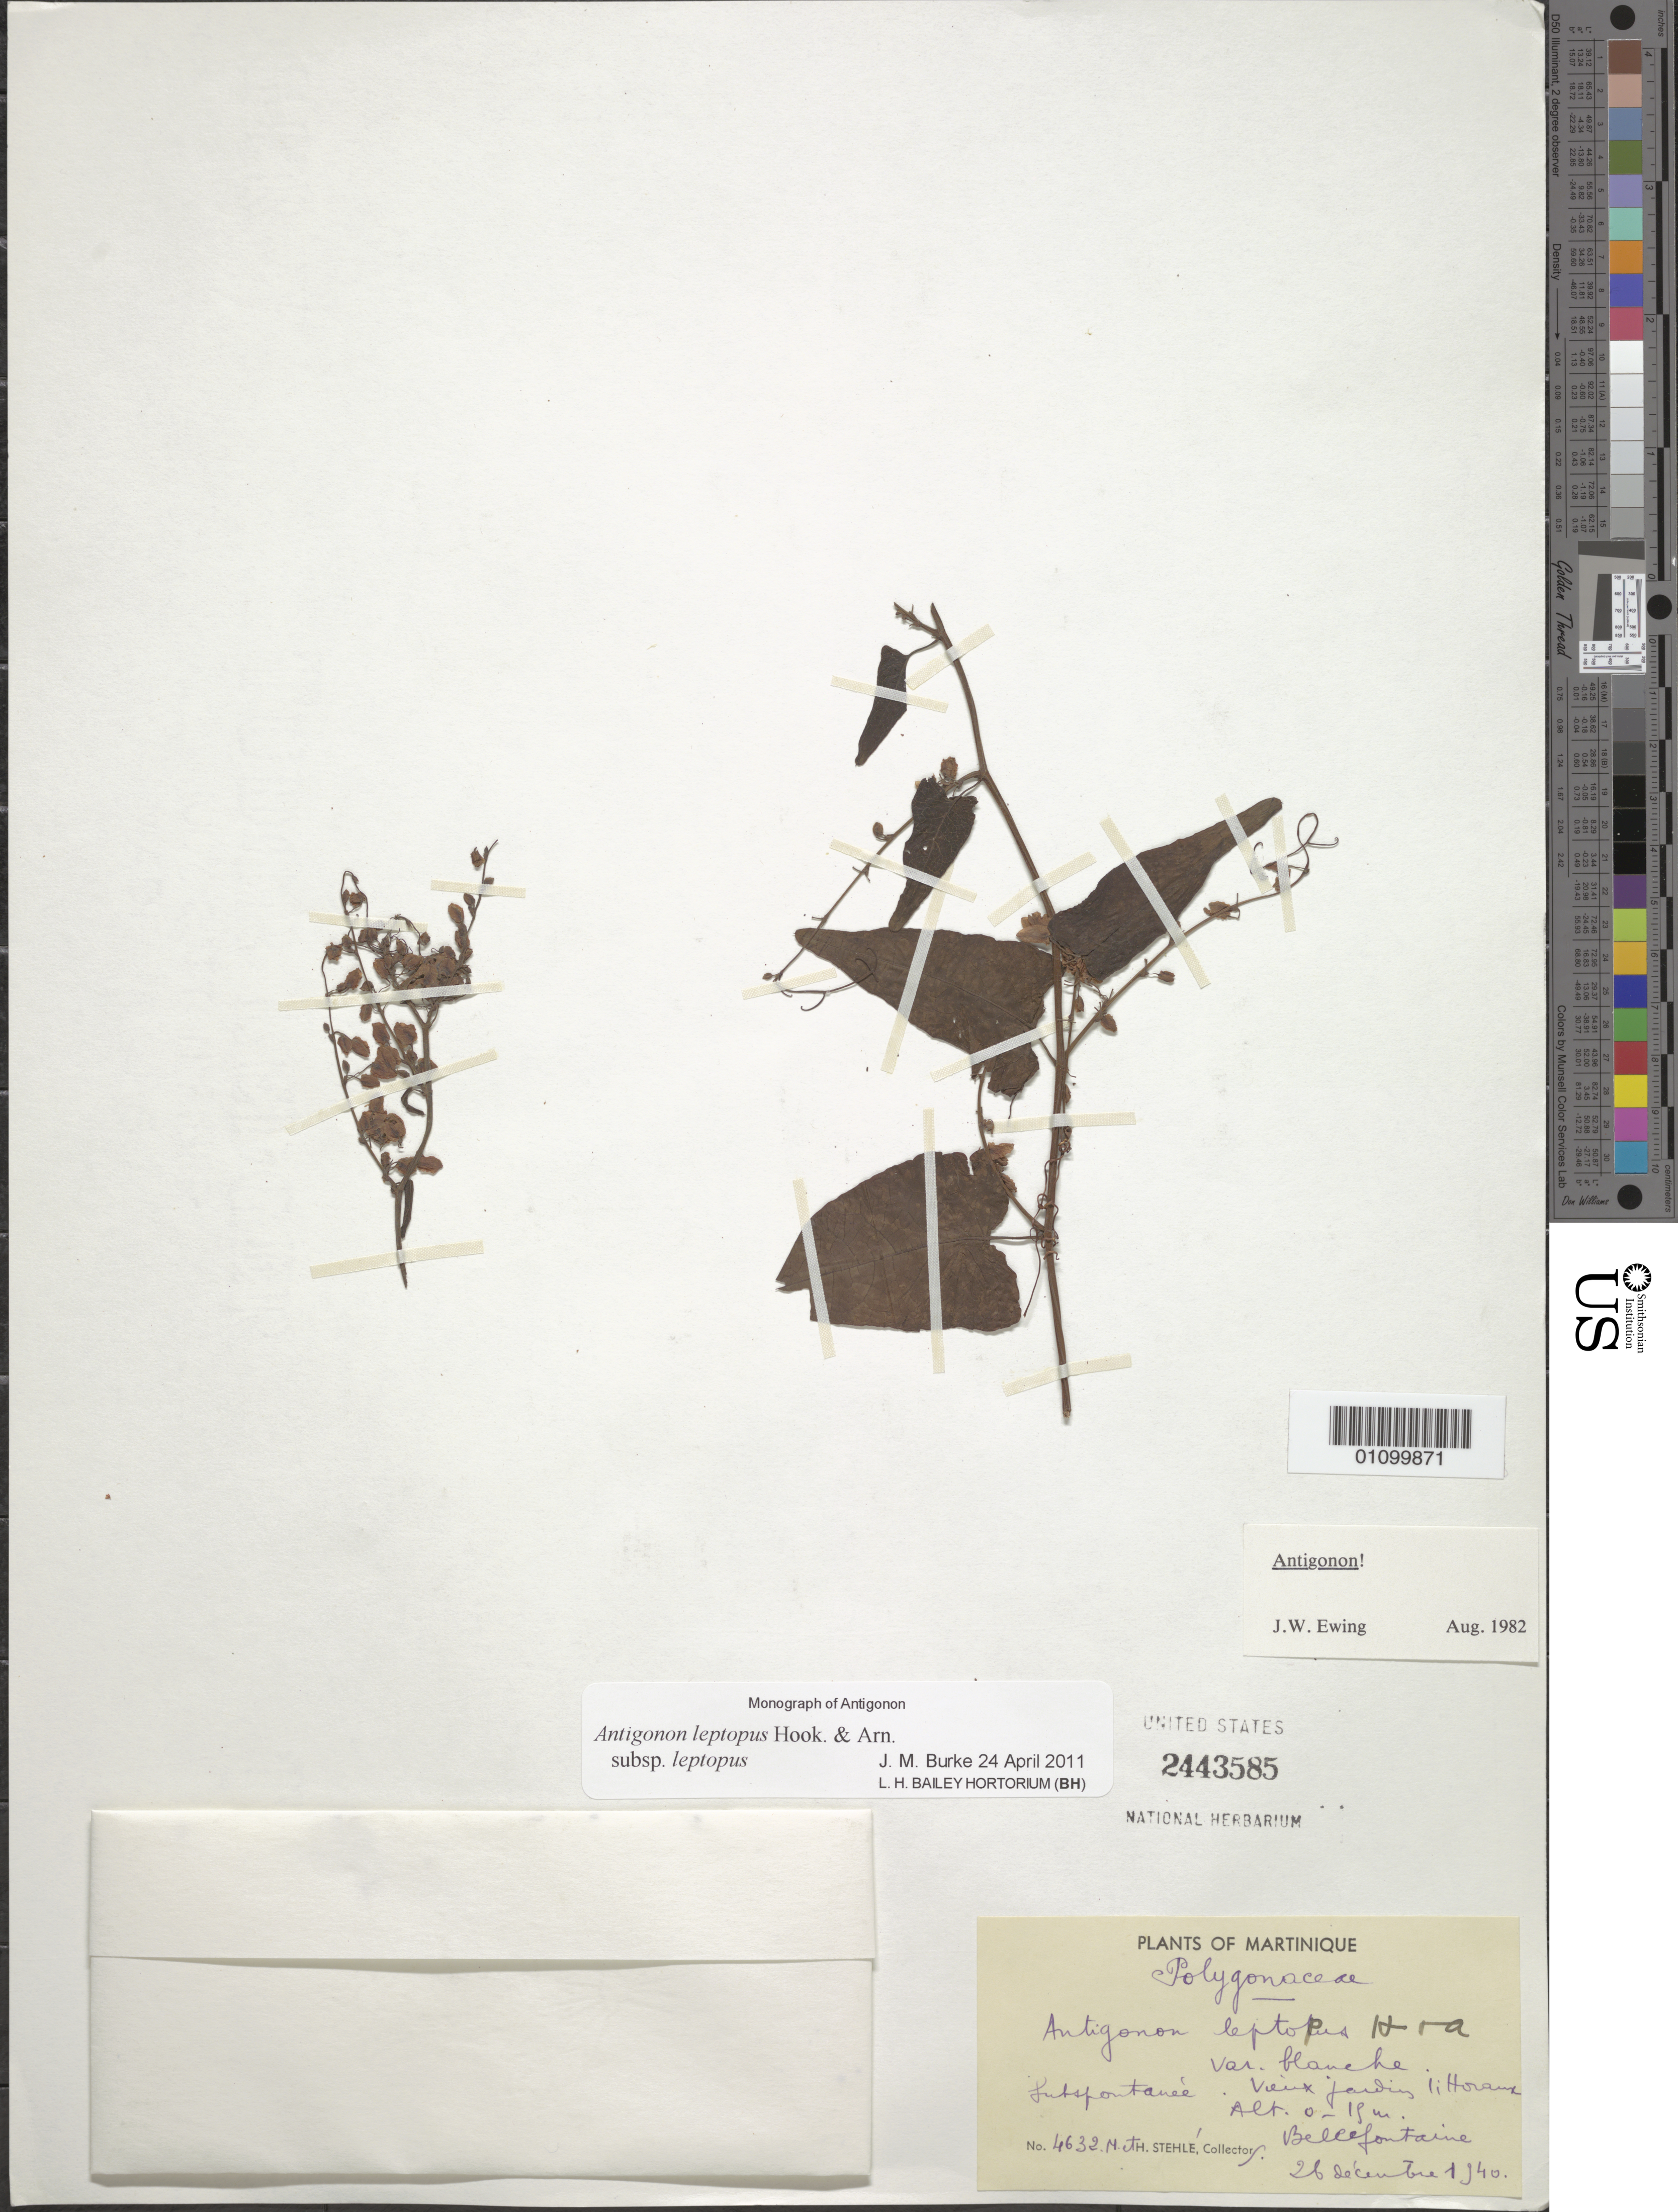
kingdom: Plantae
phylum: Tracheophyta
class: Magnoliopsida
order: Caryophyllales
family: Polygonaceae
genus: Antigonon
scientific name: Antigonon leptopus subsp. leptopus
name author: Hook. & Arn.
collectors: M. Stehlé & H. Stehlé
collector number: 4632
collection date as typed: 26 Dec 1940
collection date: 1940-12-26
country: Martinique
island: Martinique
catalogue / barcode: US 2443585